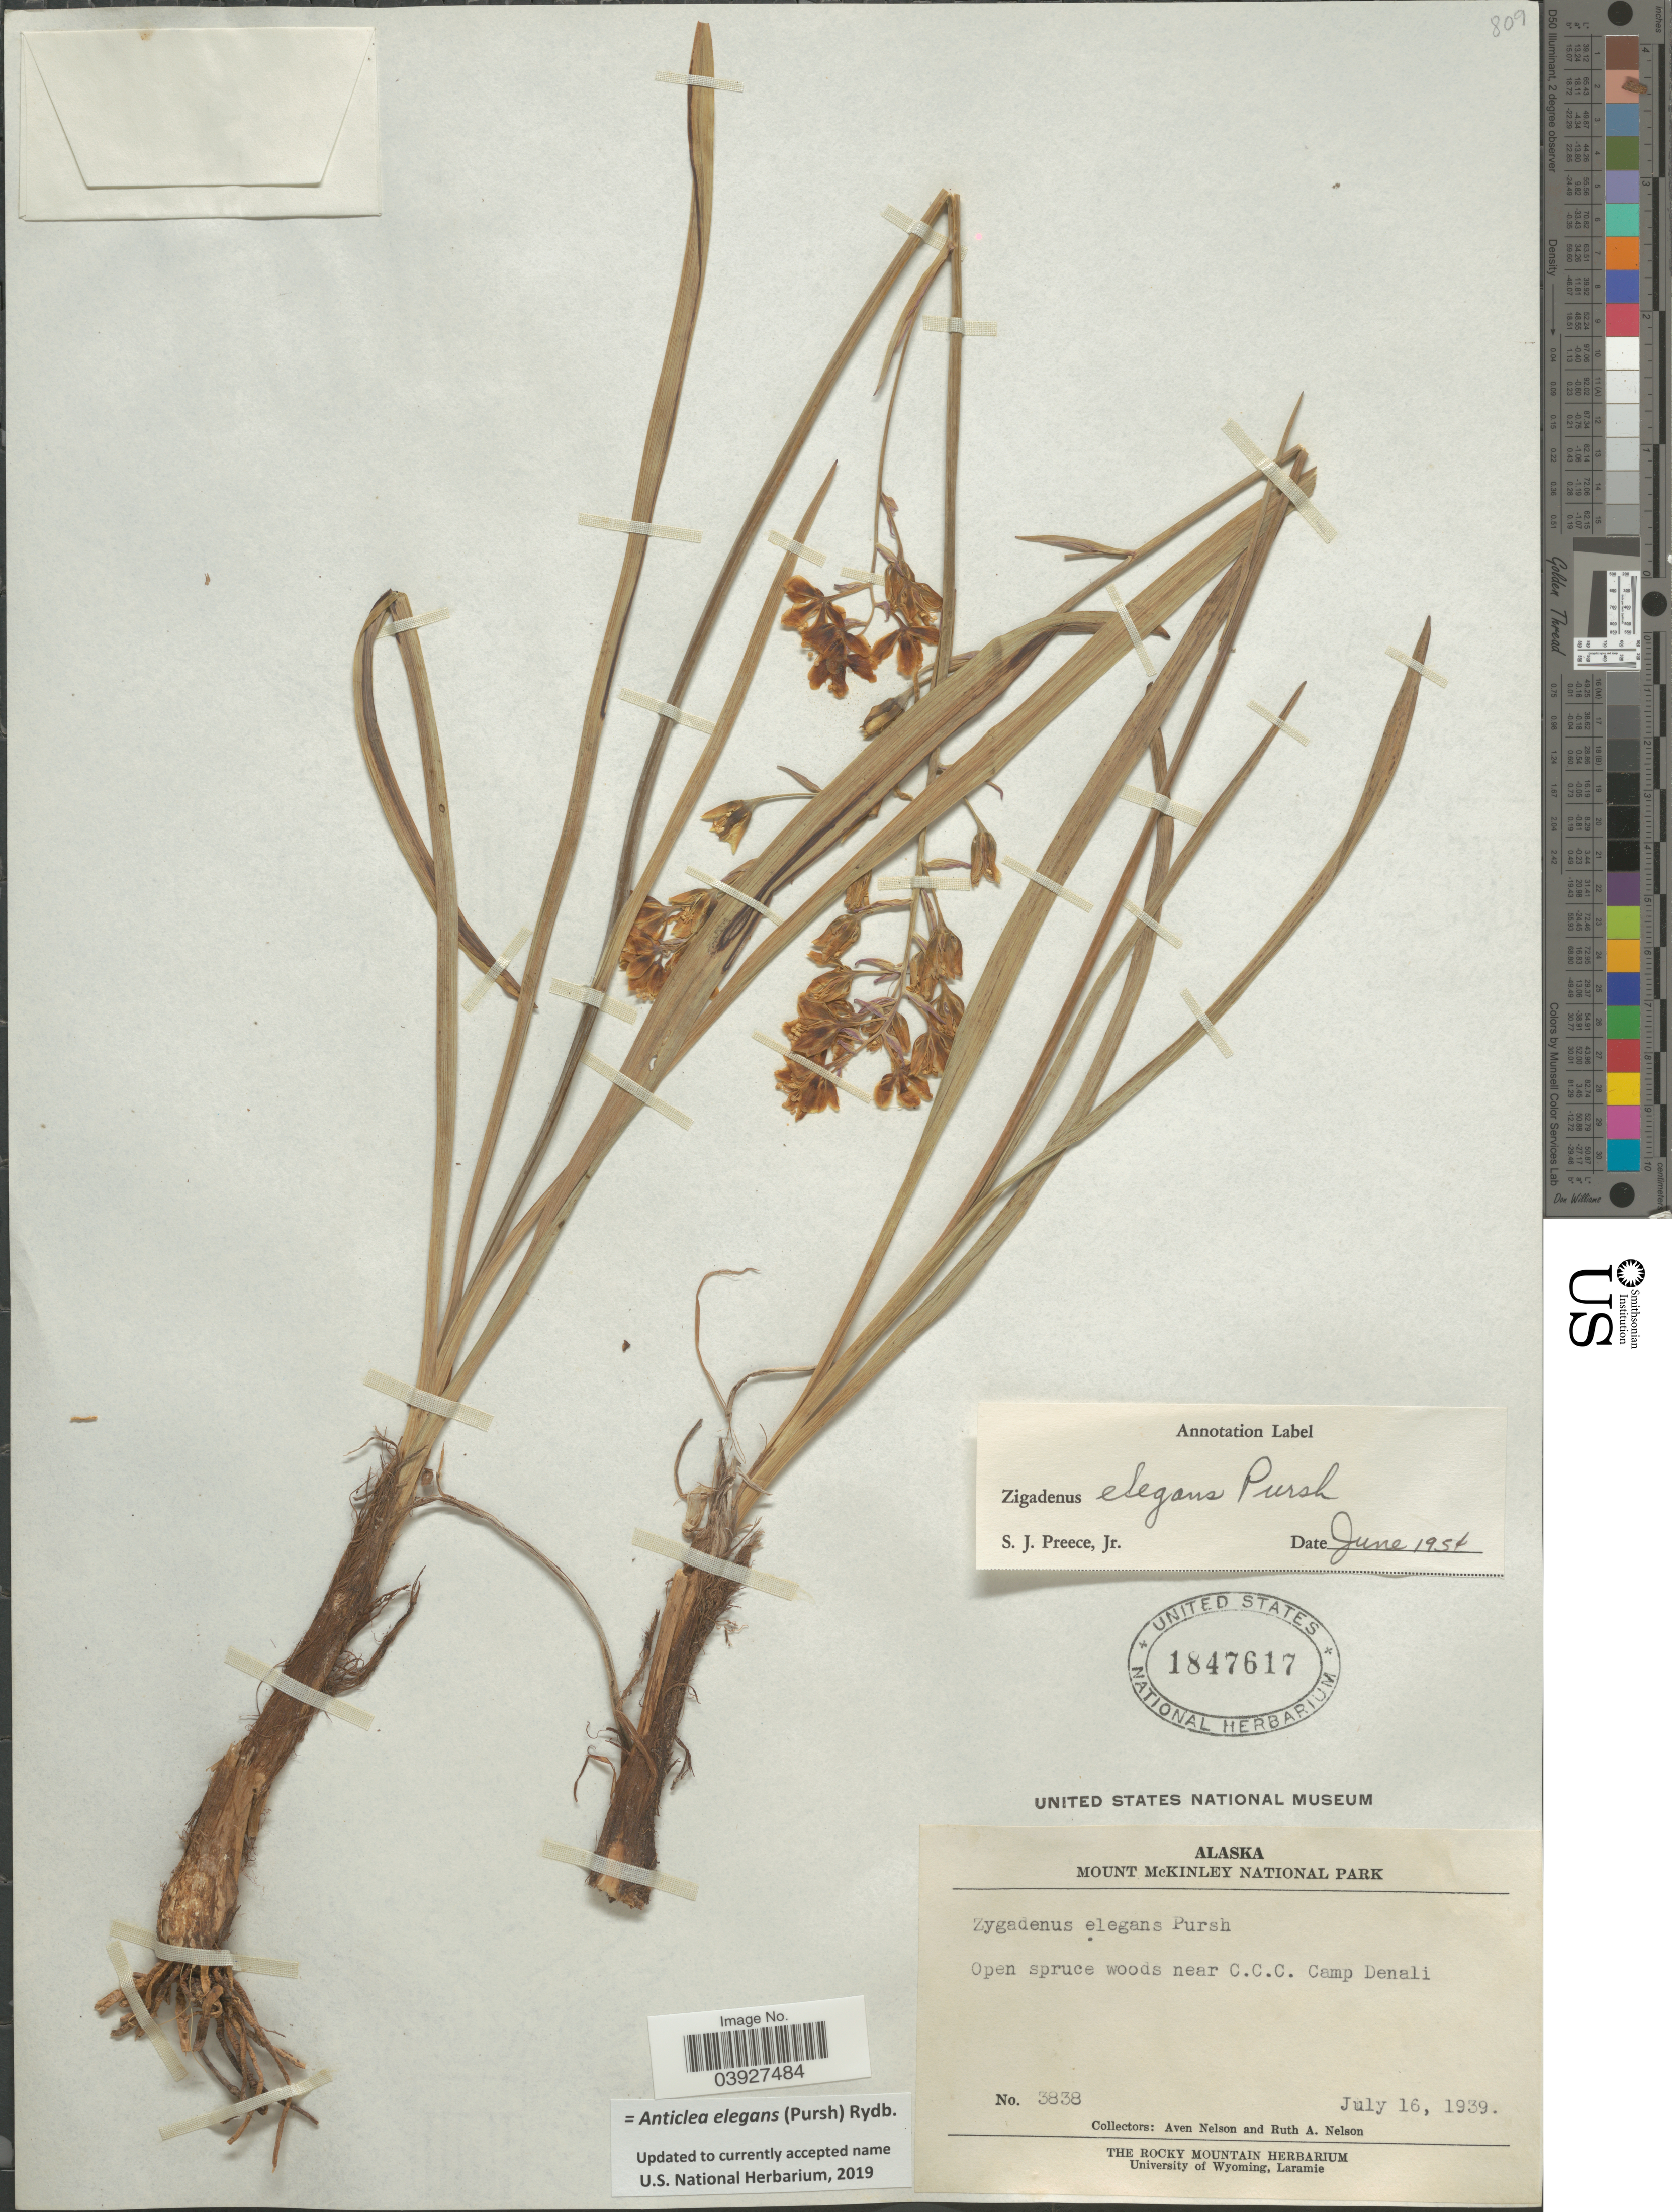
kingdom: Plantae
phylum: Tracheophyta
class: Liliopsida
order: Liliales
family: Melanthiaceae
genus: Anticlea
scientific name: Anticlea elegans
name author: (Pursh) Rydb.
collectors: A. Nelson & R. A. Nelson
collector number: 3838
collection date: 1939-07-16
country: United States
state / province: Alaska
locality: Mount McKinley National Park. Open spruce woods near C.C.C. Camp Denali.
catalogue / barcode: US 1847617